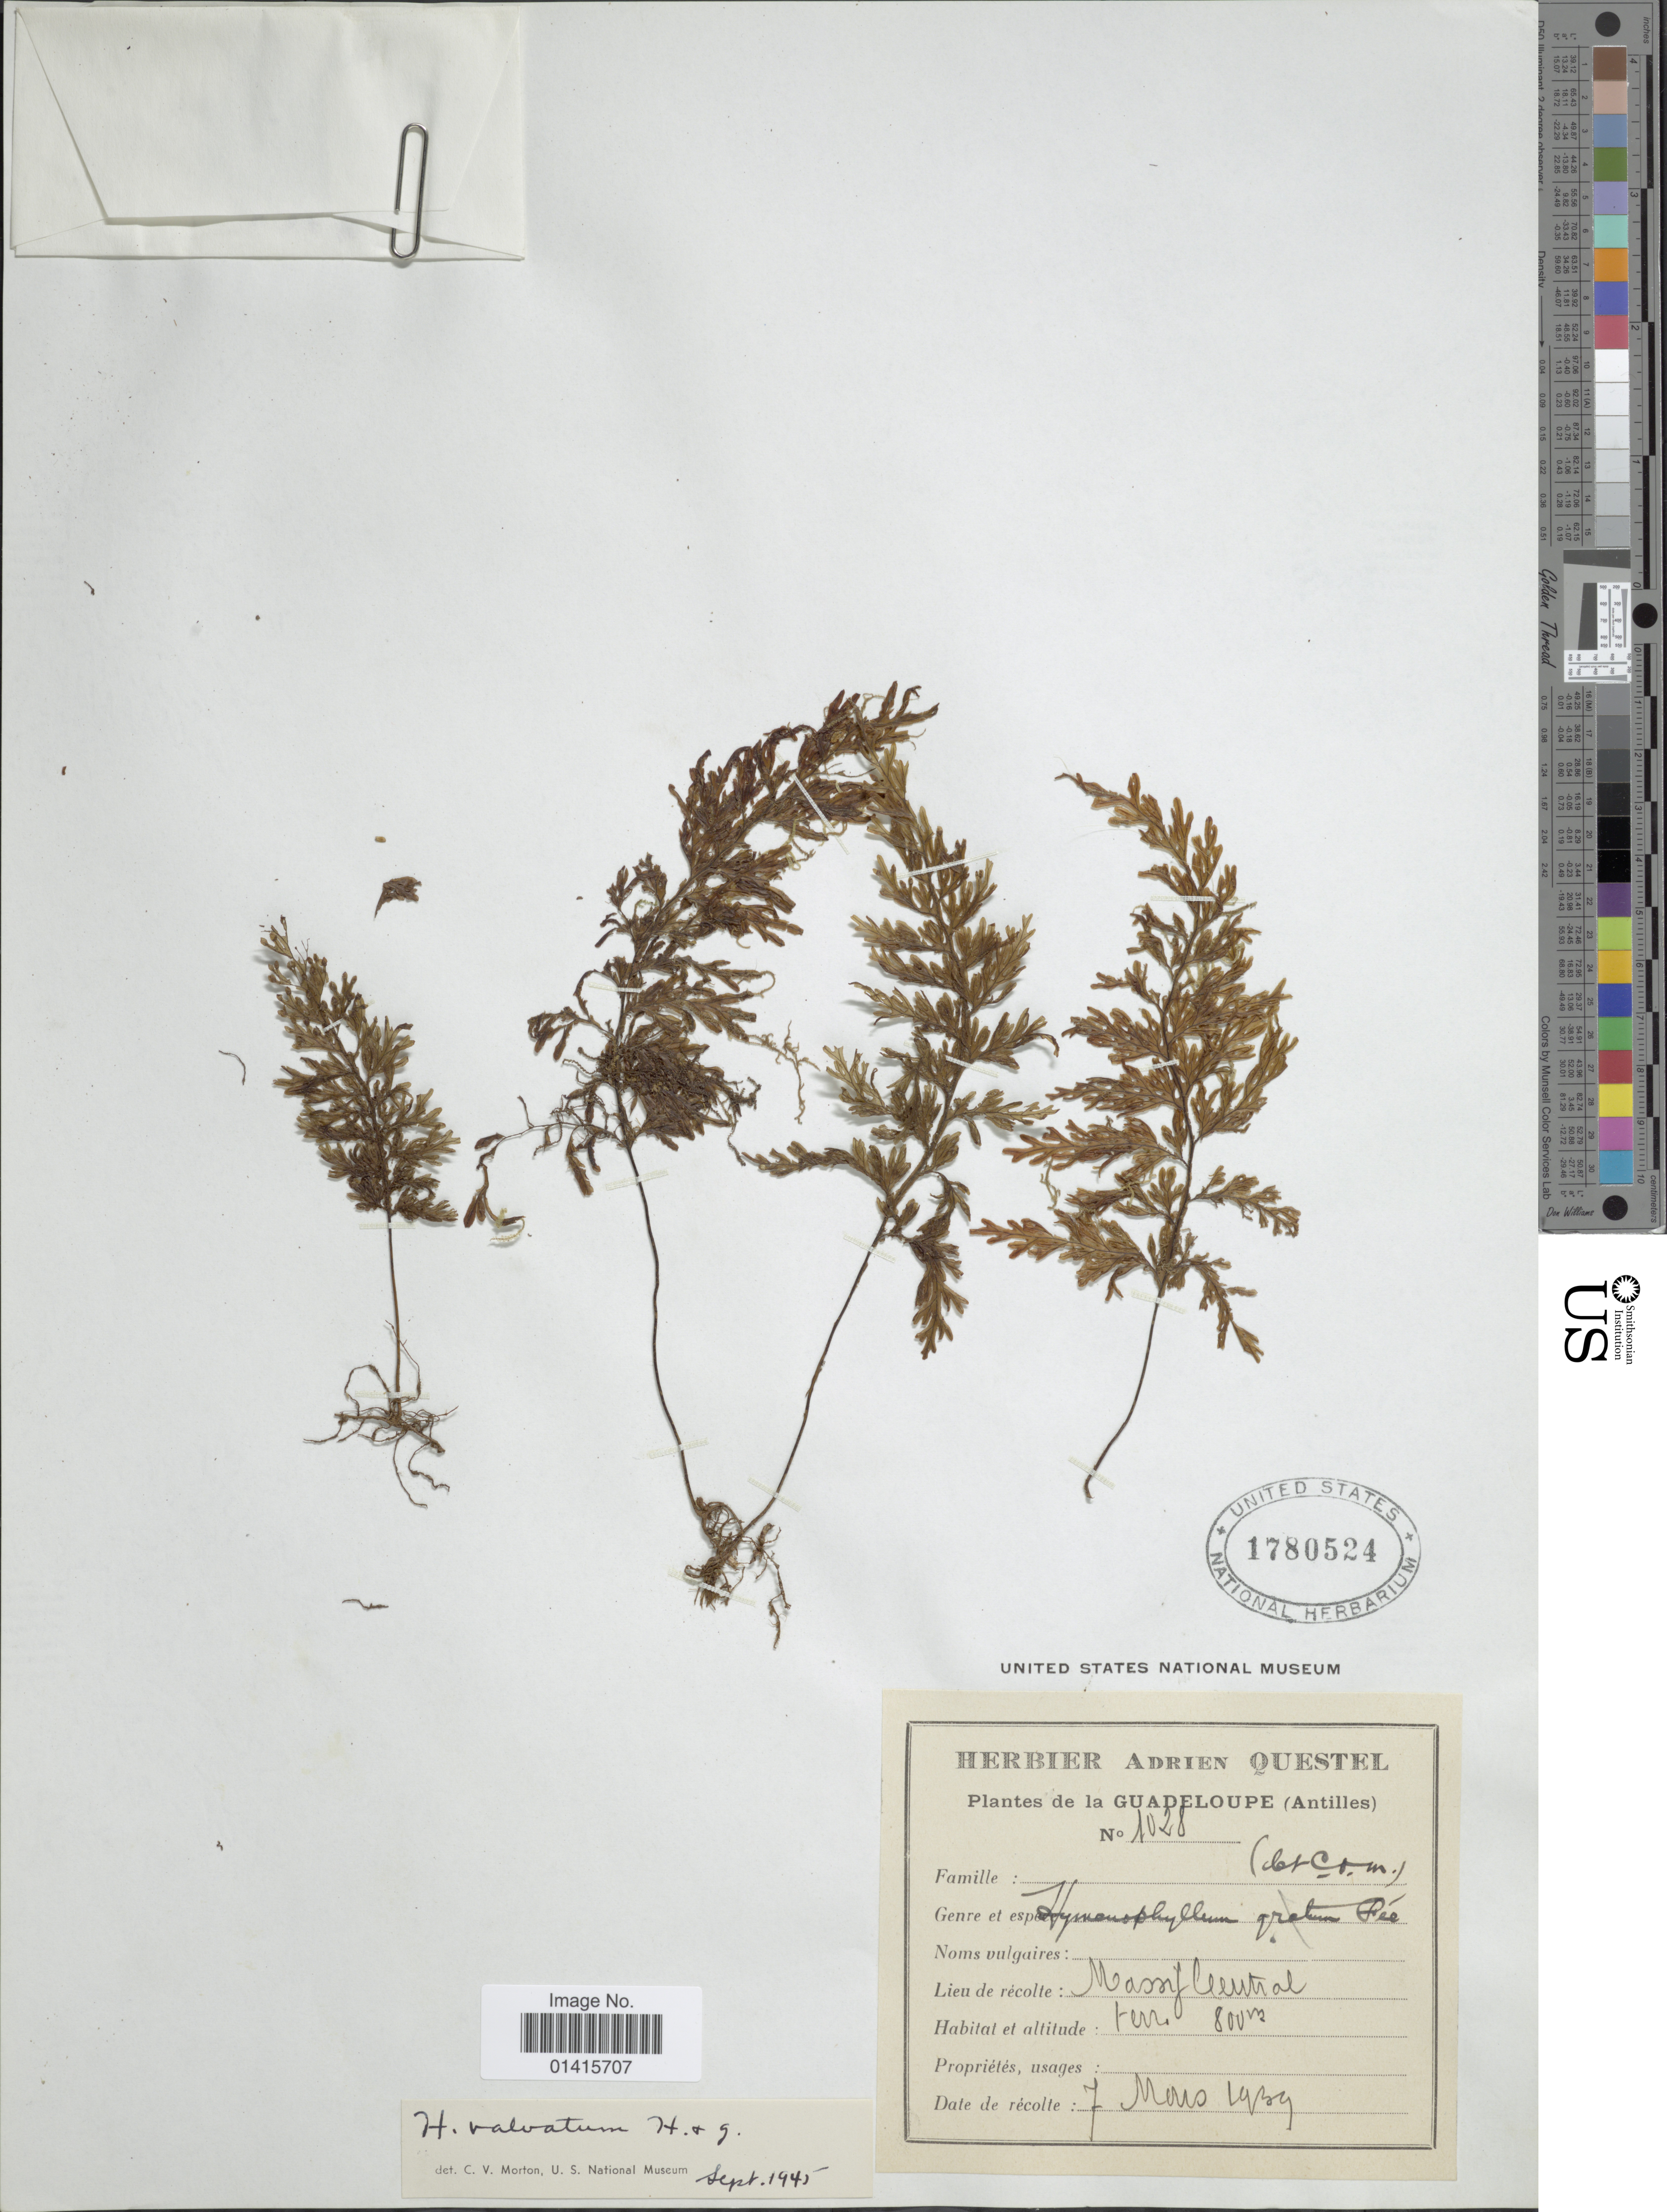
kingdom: Plantae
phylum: Tracheophyta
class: Polypodiopsida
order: Hymenophyllales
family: Hymenophyllaceae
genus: Hymenophyllum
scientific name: Hymenophyllum valvatum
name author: Hook. & Grev.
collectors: A. Questel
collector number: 1028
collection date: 1939-03-07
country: Guadeloupe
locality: Guadeloupe(Antilles), Massif central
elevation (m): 800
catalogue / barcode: US 1780524